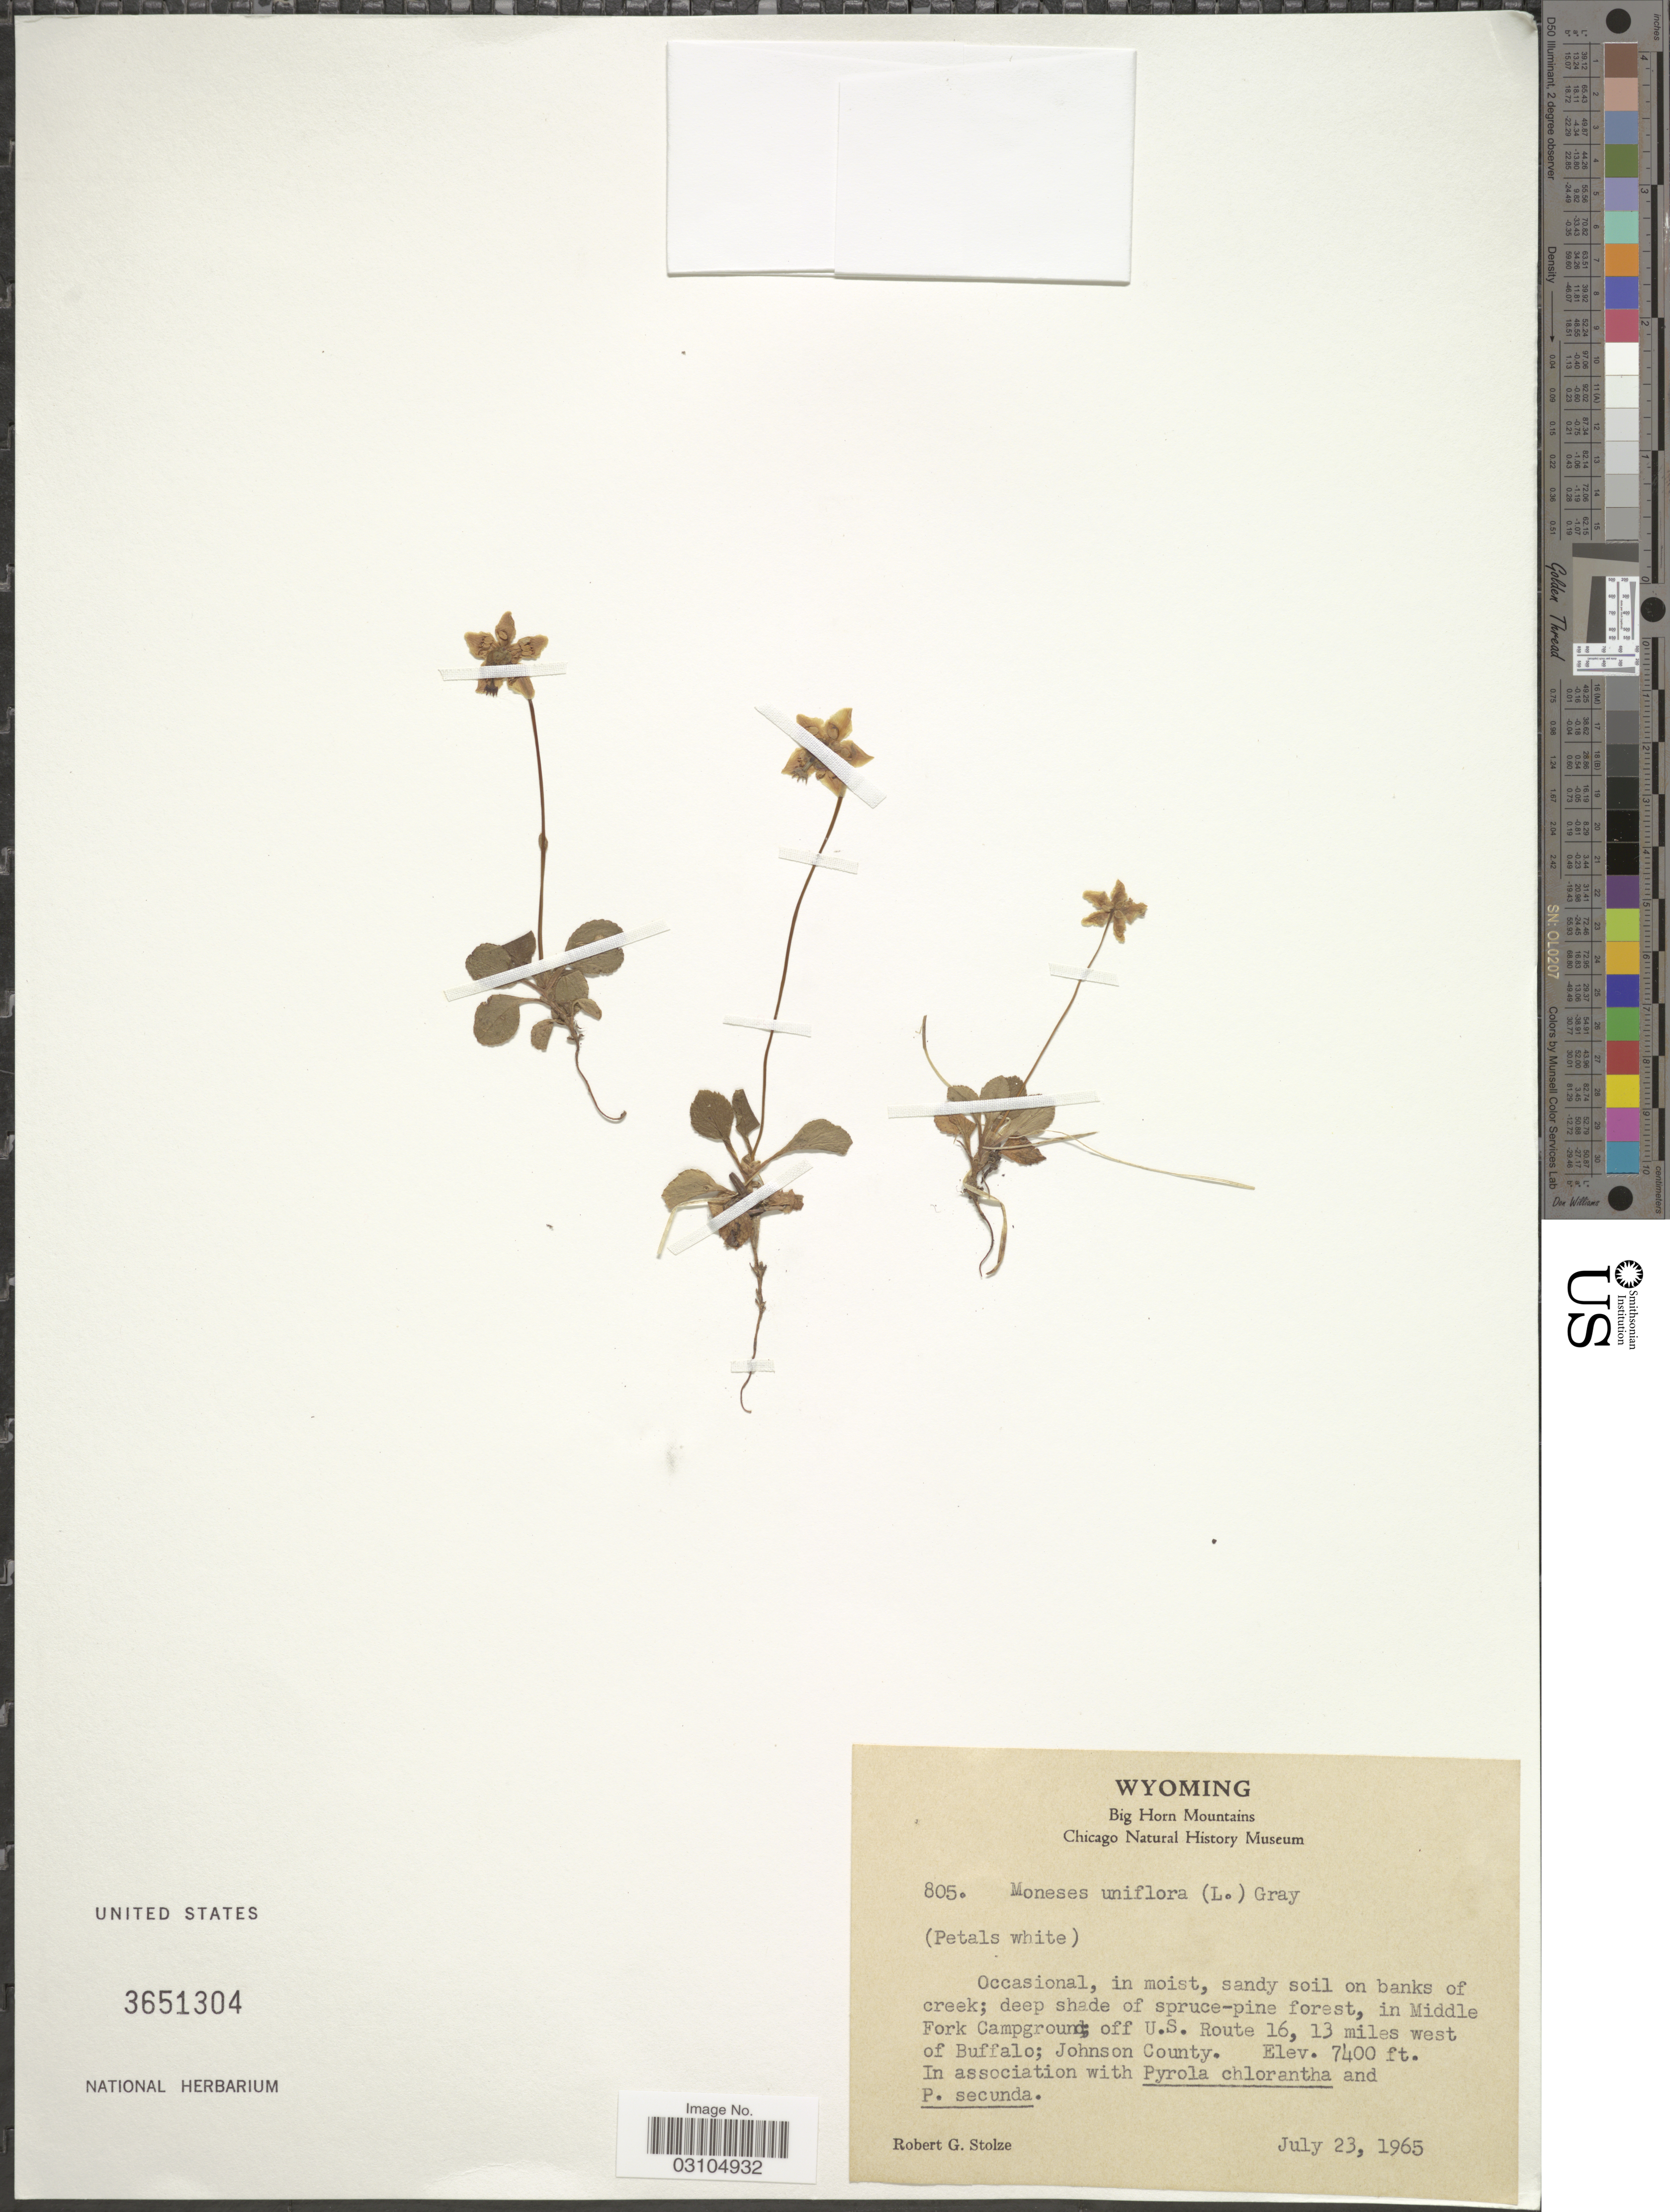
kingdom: Plantae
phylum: Tracheophyta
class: Magnoliopsida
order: Ericales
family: Ericaceae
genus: Moneses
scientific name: Moneses uniflora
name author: (L.) A. Gray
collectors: R. G. Stolze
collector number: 805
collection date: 1965-07-23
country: United States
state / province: Wyoming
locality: In Middle Fork Campground off U.S. Route 16, 13 miles west of Buffalo; Johnson County.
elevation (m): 2256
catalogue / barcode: US 3651304